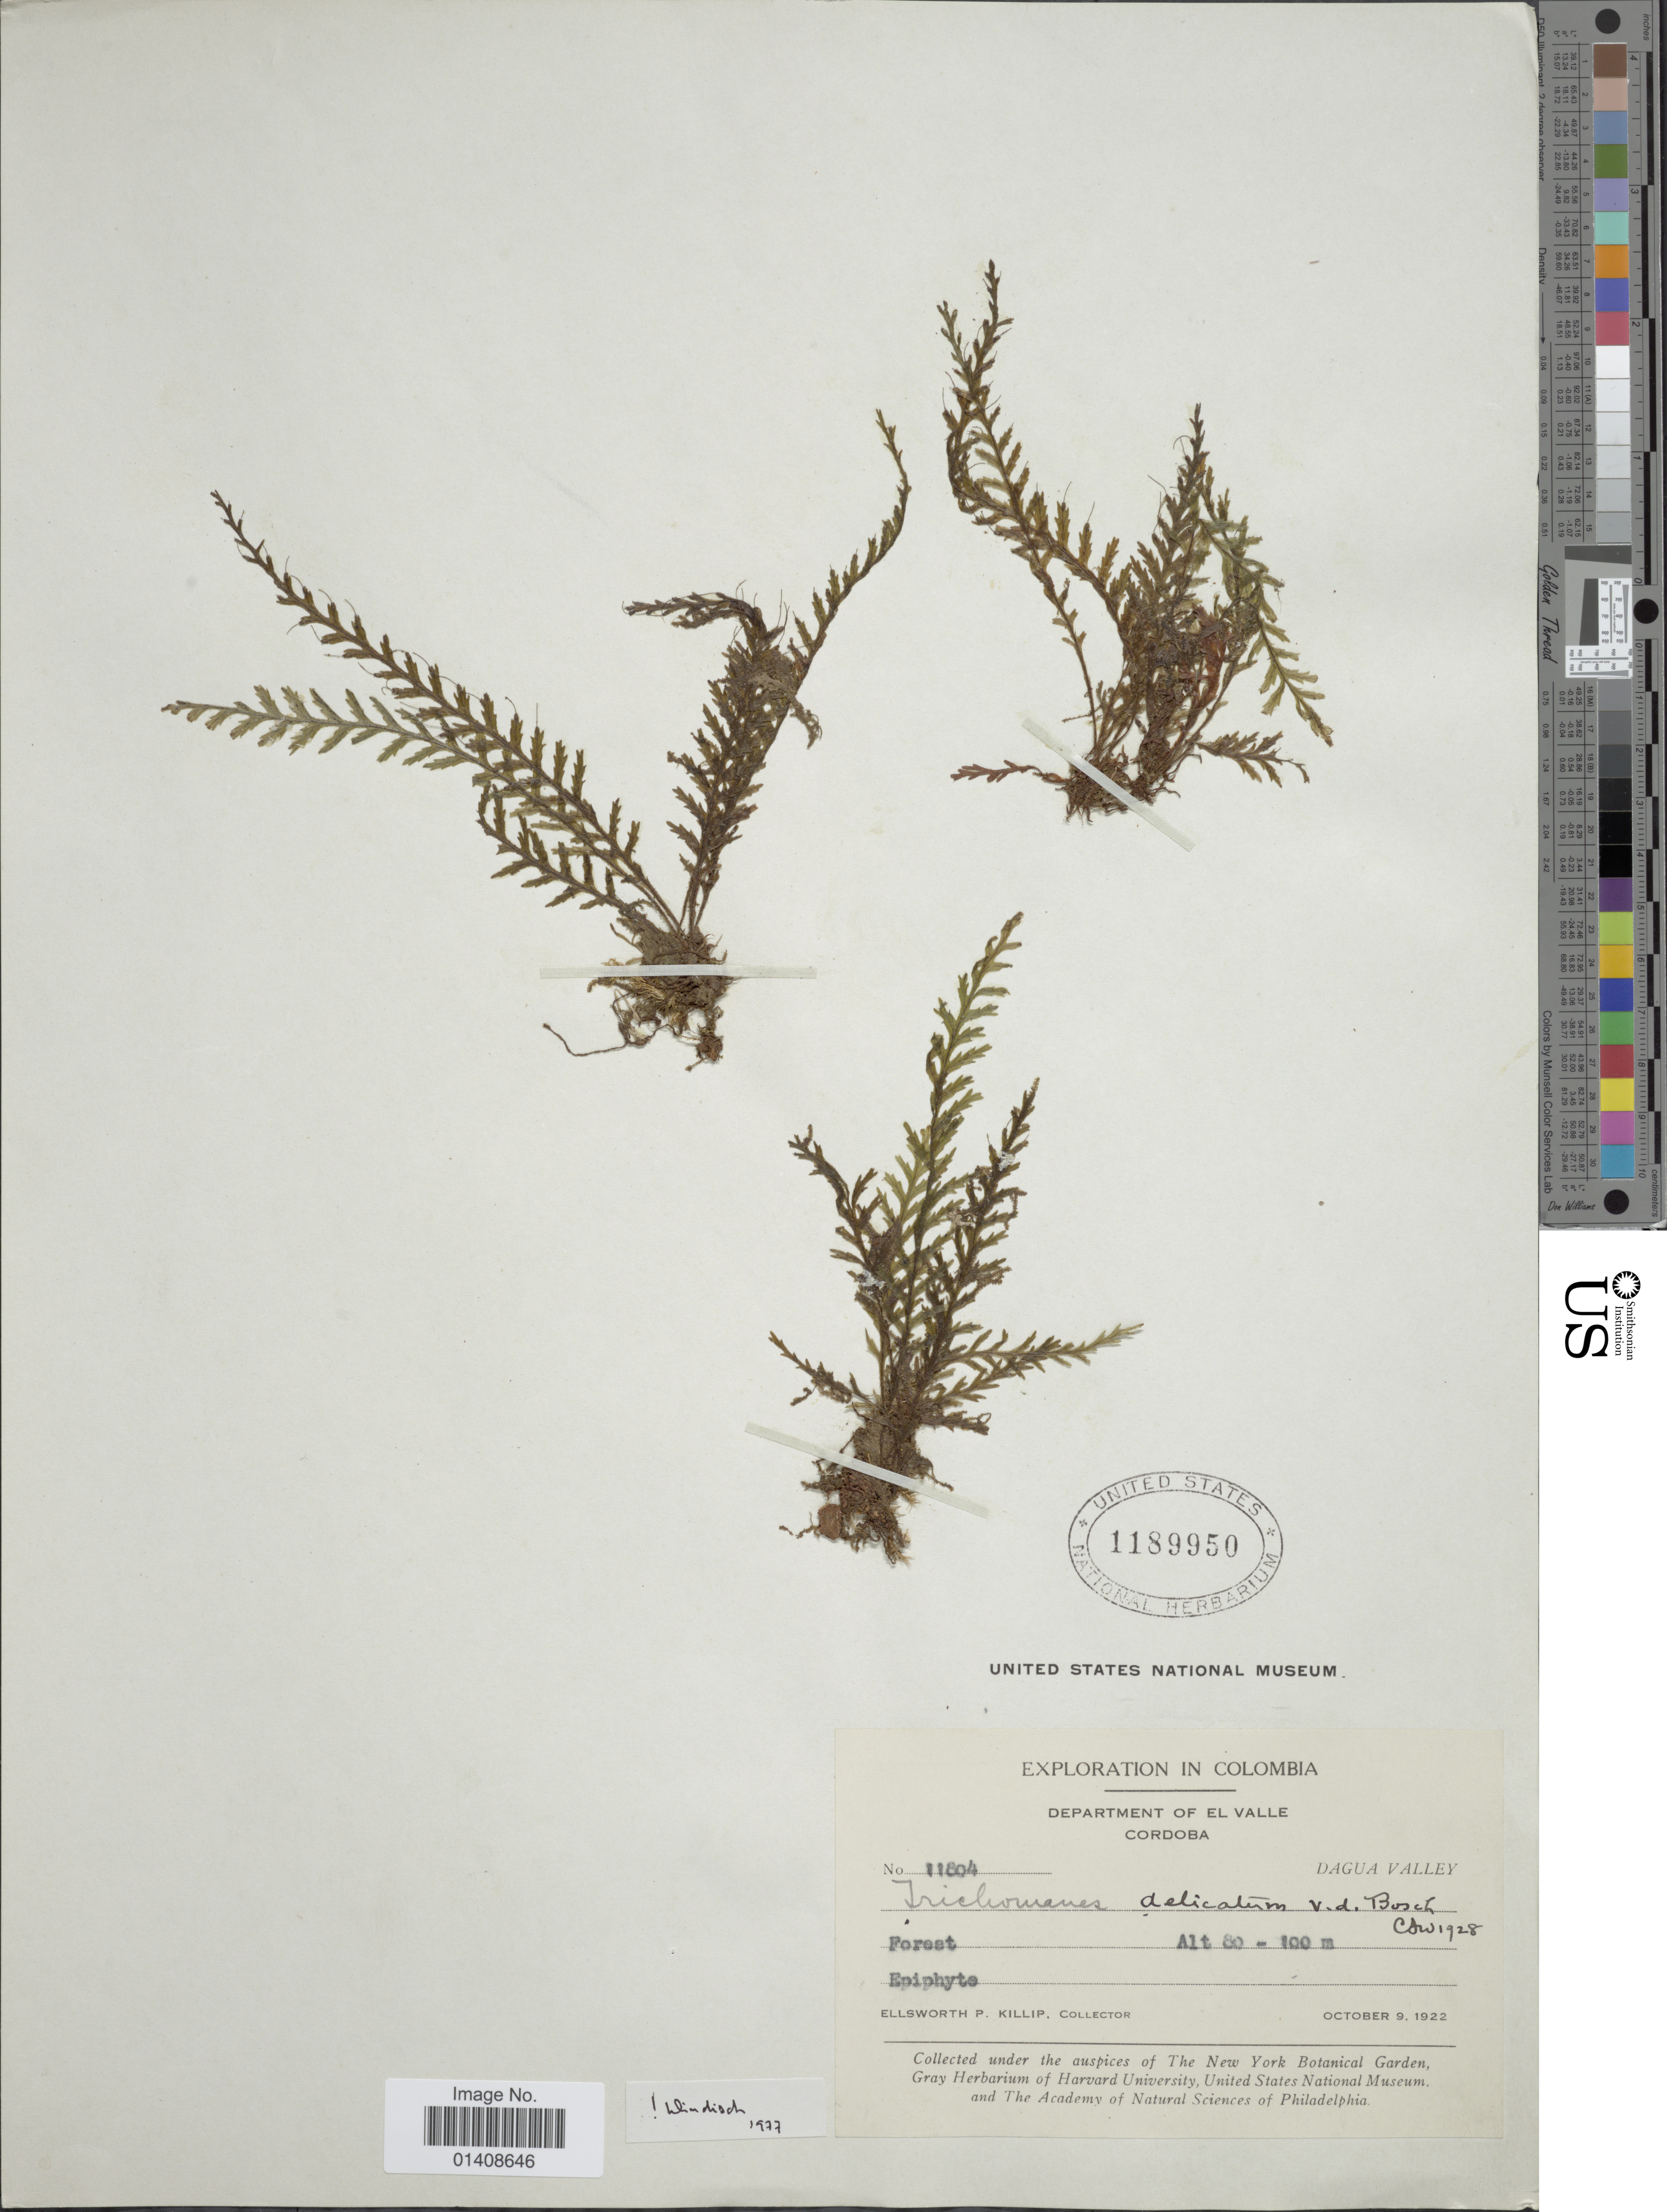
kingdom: Plantae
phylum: Tracheophyta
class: Polypodiopsida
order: Hymenophyllales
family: Hymenophyllaceae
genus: Trichomanes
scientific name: Trichomanes delicatum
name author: Bosch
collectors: E. P. Killip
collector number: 11804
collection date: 1922-10-09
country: Colombia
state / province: Córdoba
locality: Department of El Valle, Dagua Valley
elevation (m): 80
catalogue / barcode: US 1189950